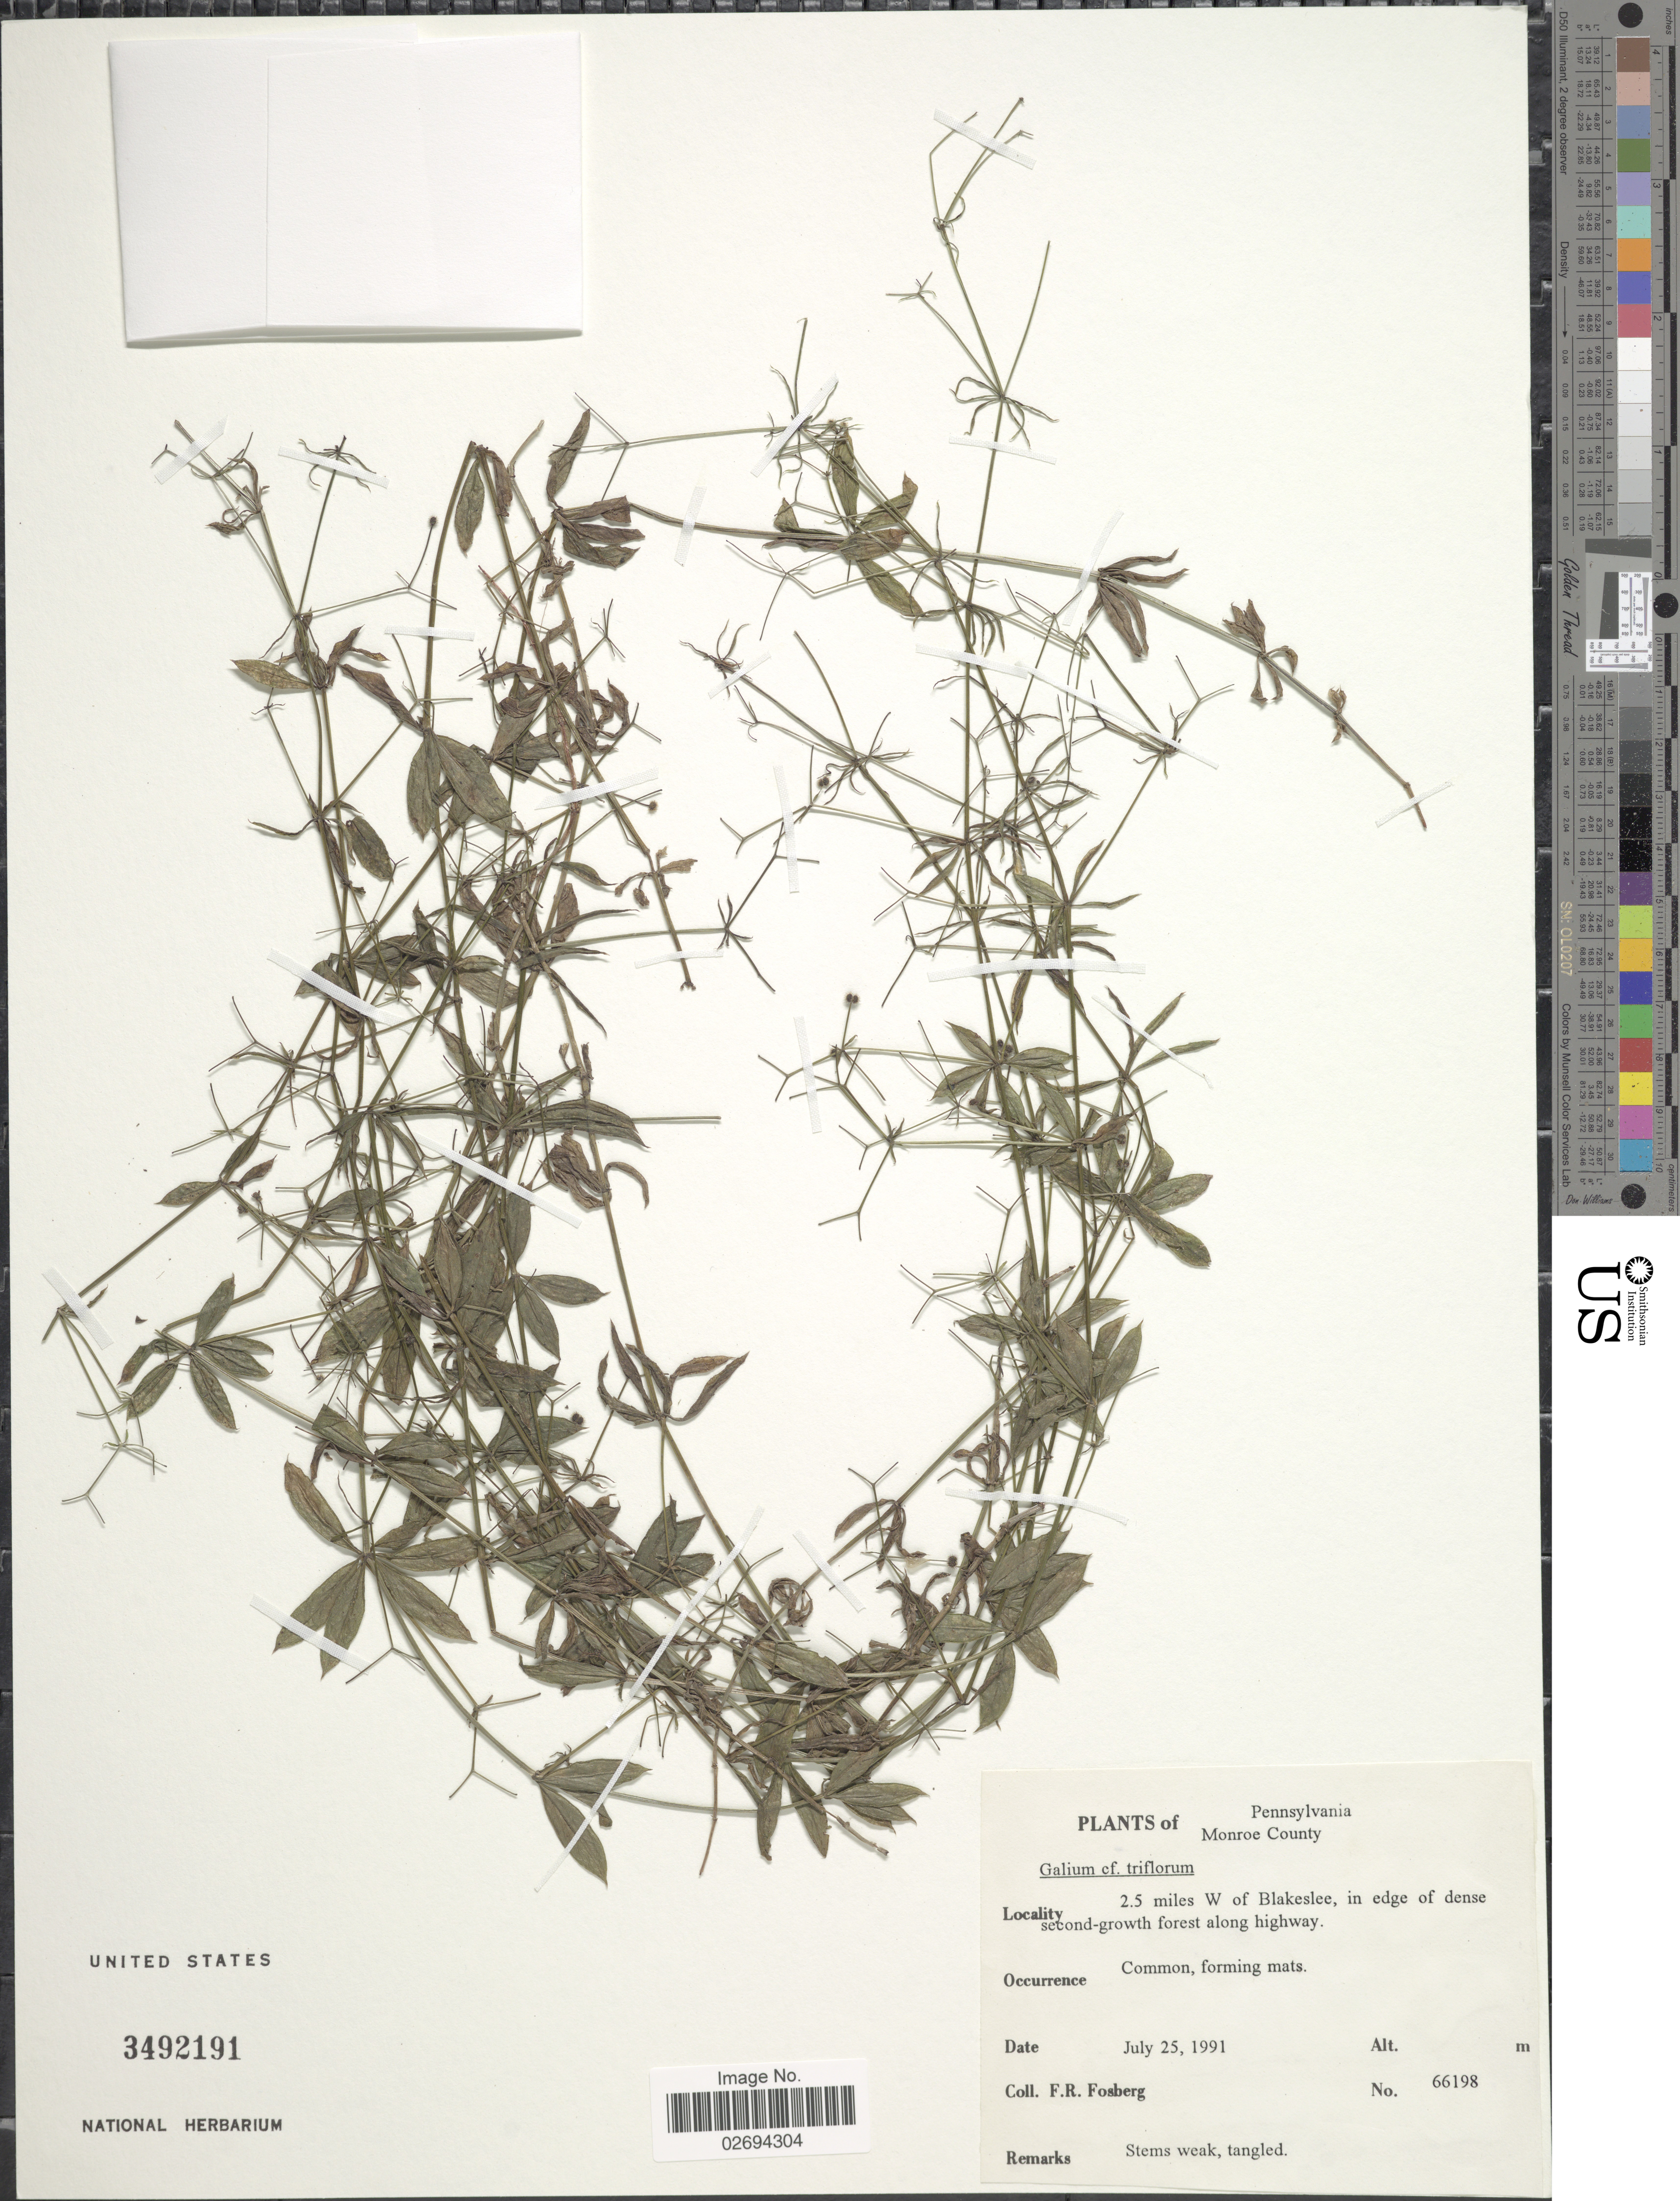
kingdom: Plantae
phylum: Tracheophyta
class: Magnoliopsida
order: Gentianales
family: Rubiaceae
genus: Galium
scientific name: Galium triflorum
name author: Michx.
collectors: F. R. Fosberg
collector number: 66198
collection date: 1991-07-25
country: United States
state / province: Pennsylvania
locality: Monroe County. 2.5 miles W of Blakeslee, in edge of dense second-growth forest along highway.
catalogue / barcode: US 3492191